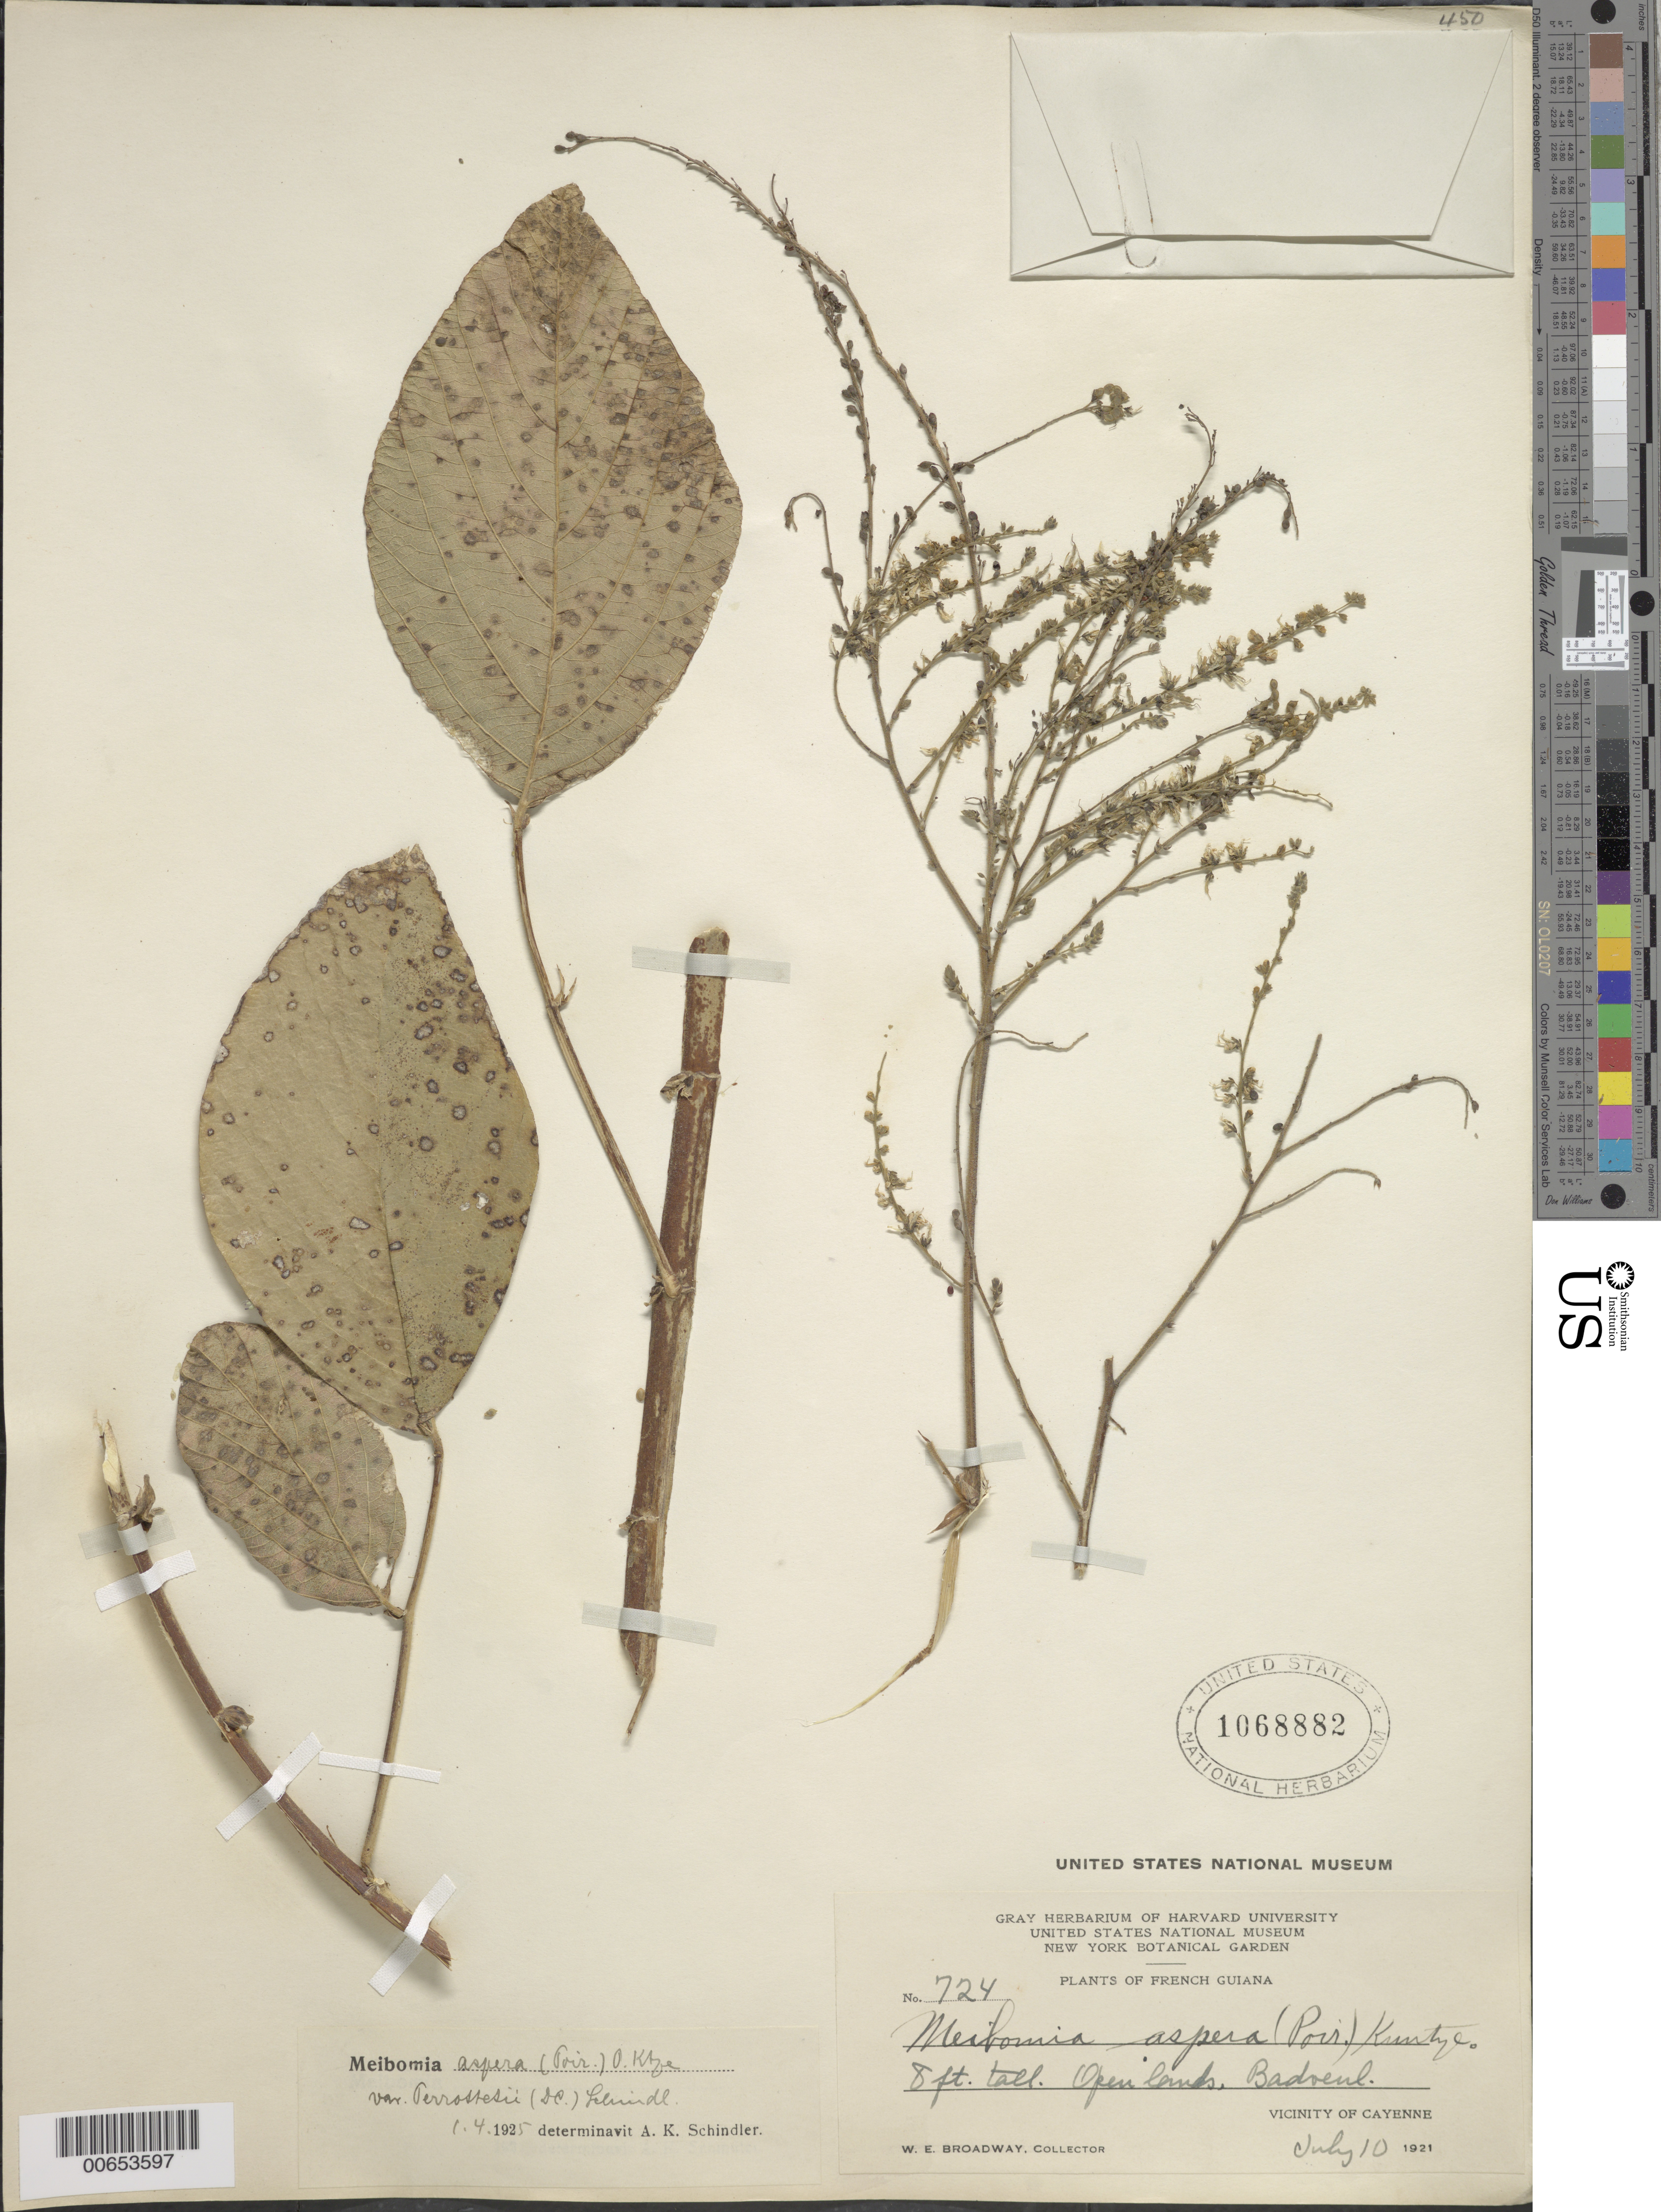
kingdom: Plantae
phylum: Tracheophyta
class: Magnoliopsida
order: Fabales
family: Fabaceae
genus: Desmodium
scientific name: Desmodium asperum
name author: (Poir.) Desv.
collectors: W. E. Broadway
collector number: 724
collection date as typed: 10-Jul-21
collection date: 1921-07-10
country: French Guiana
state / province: Cayenne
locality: Cayenne, vic., Badoeul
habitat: Open land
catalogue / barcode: US 1068882